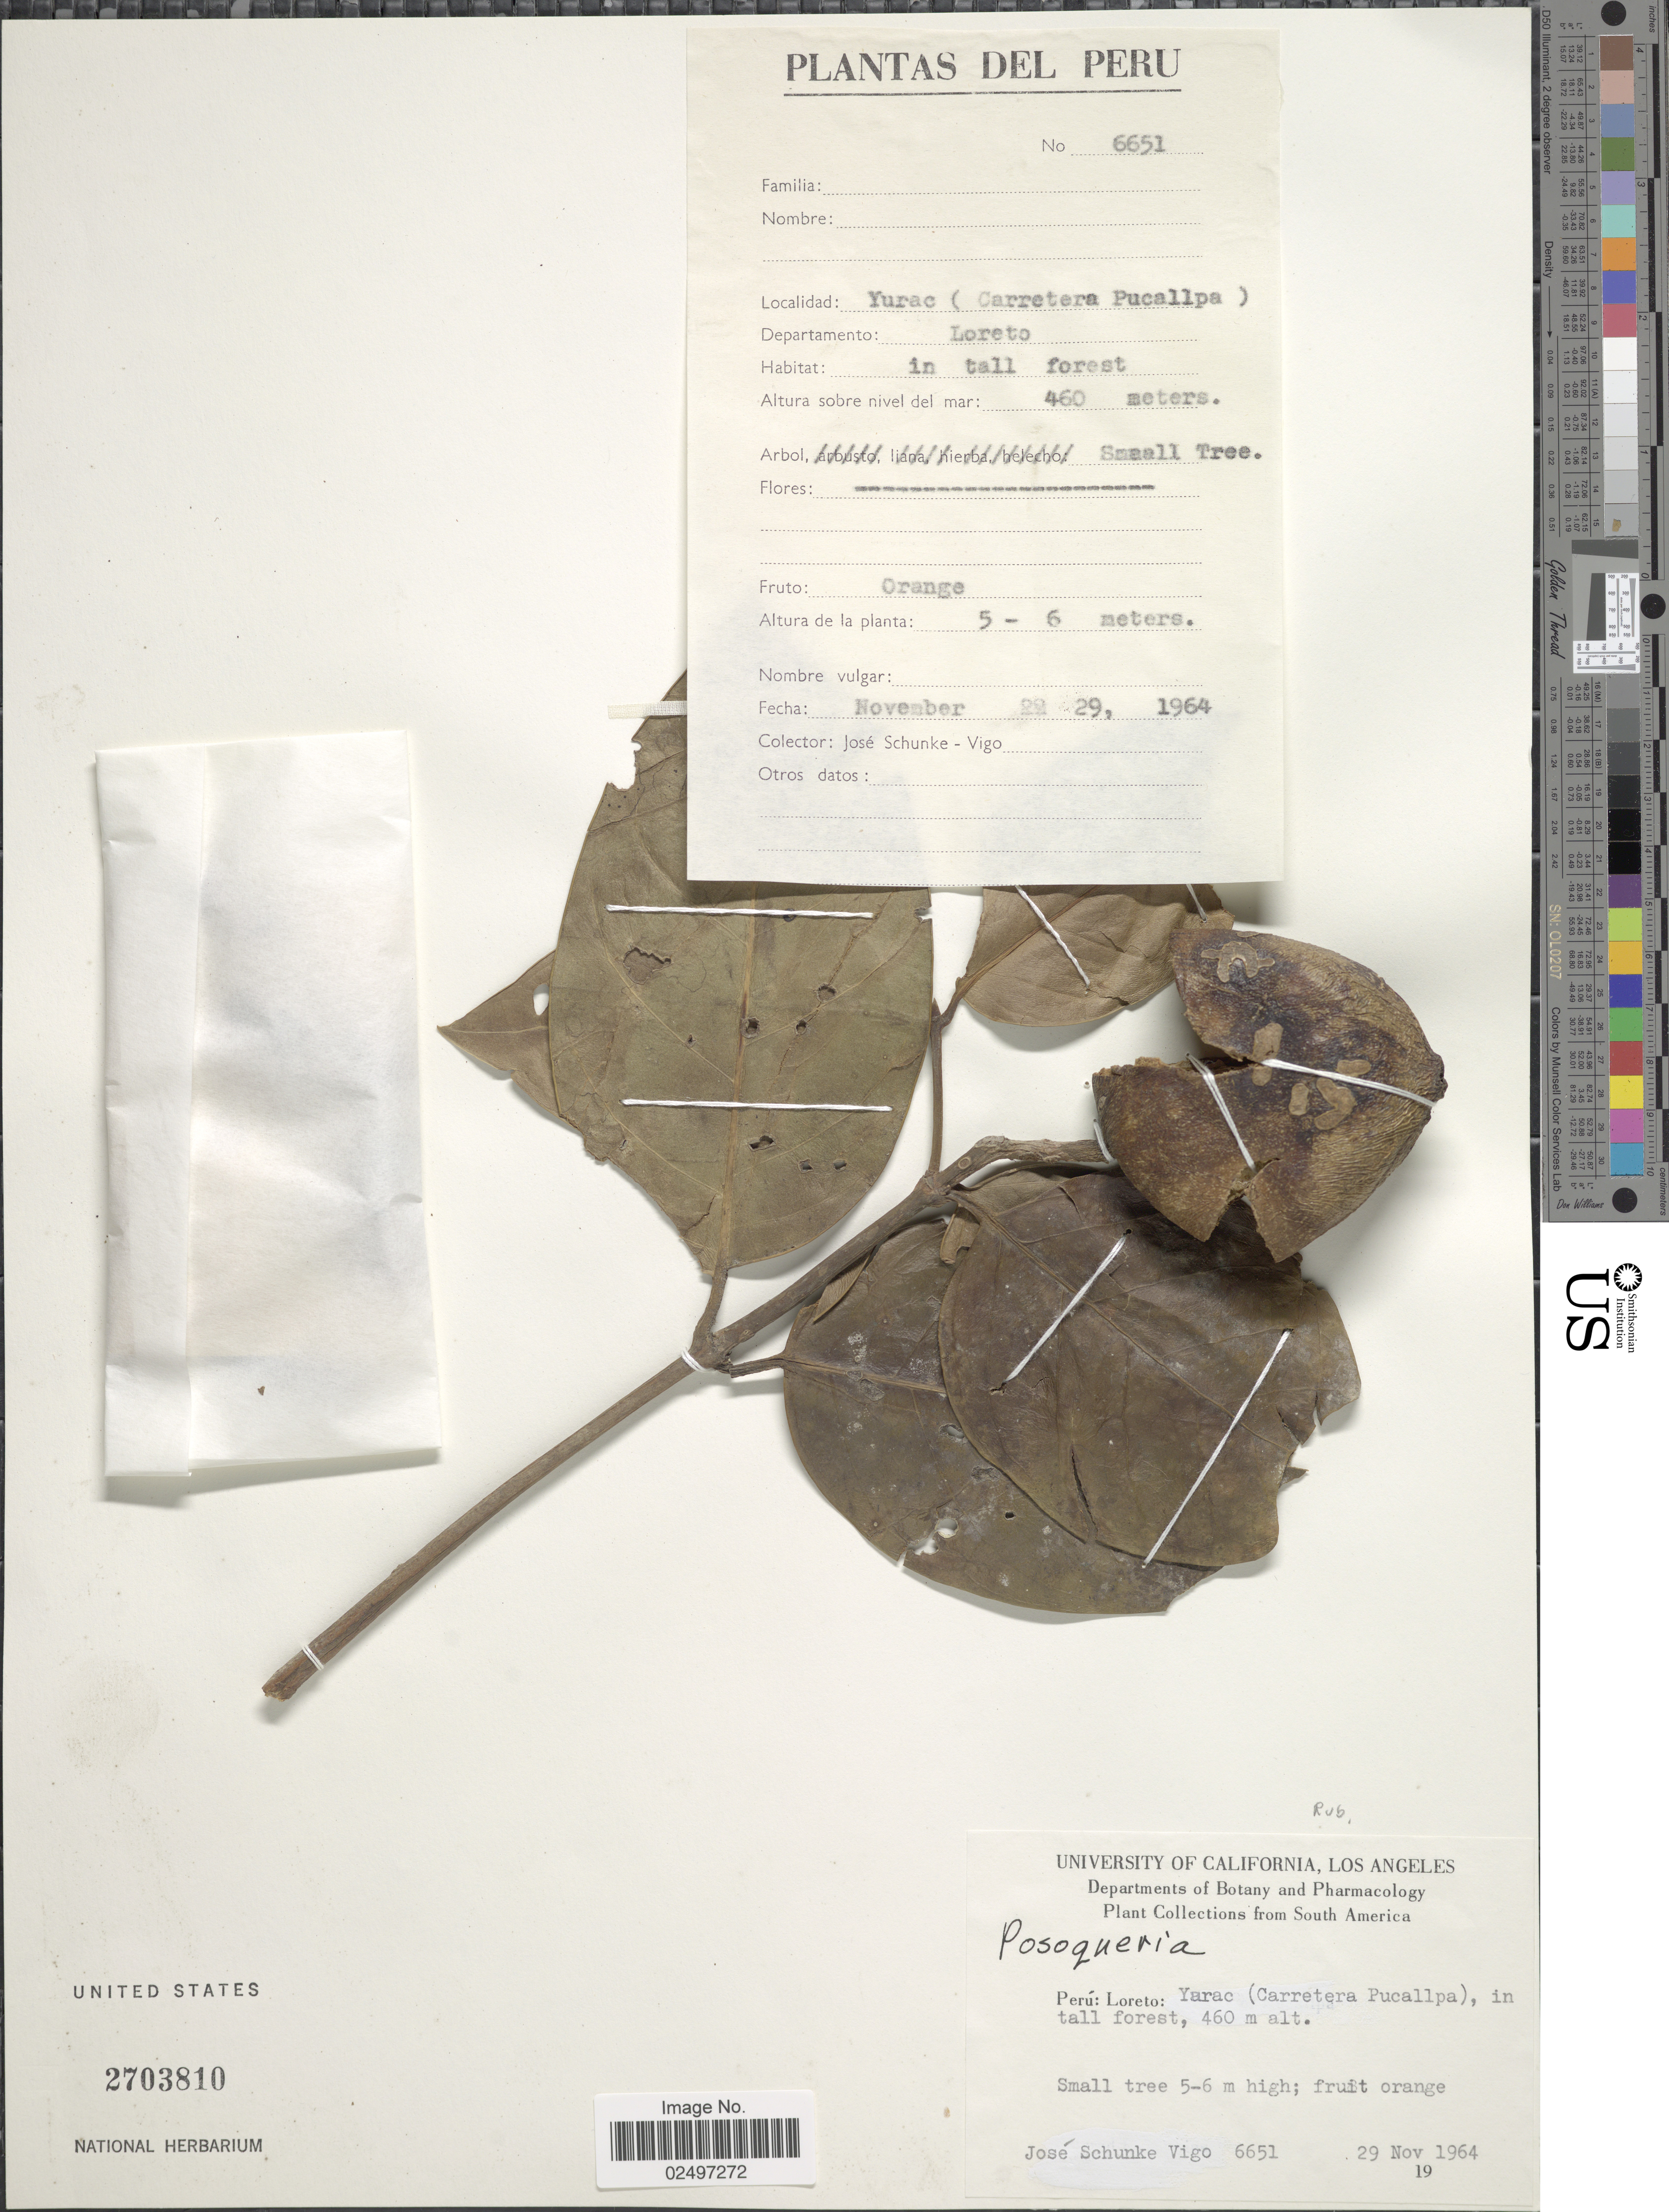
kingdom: Plantae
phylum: Tracheophyta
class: Magnoliopsida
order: Gentianales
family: Rubiaceae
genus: Posoqueria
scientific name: Posoqueria sp.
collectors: J. Schunke Vigo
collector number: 6651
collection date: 1964-11-29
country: Peru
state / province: Loreto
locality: Peru: Loreto: Yarac (Carretera Pucallpa) in tall forest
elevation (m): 460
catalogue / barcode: US 2703810